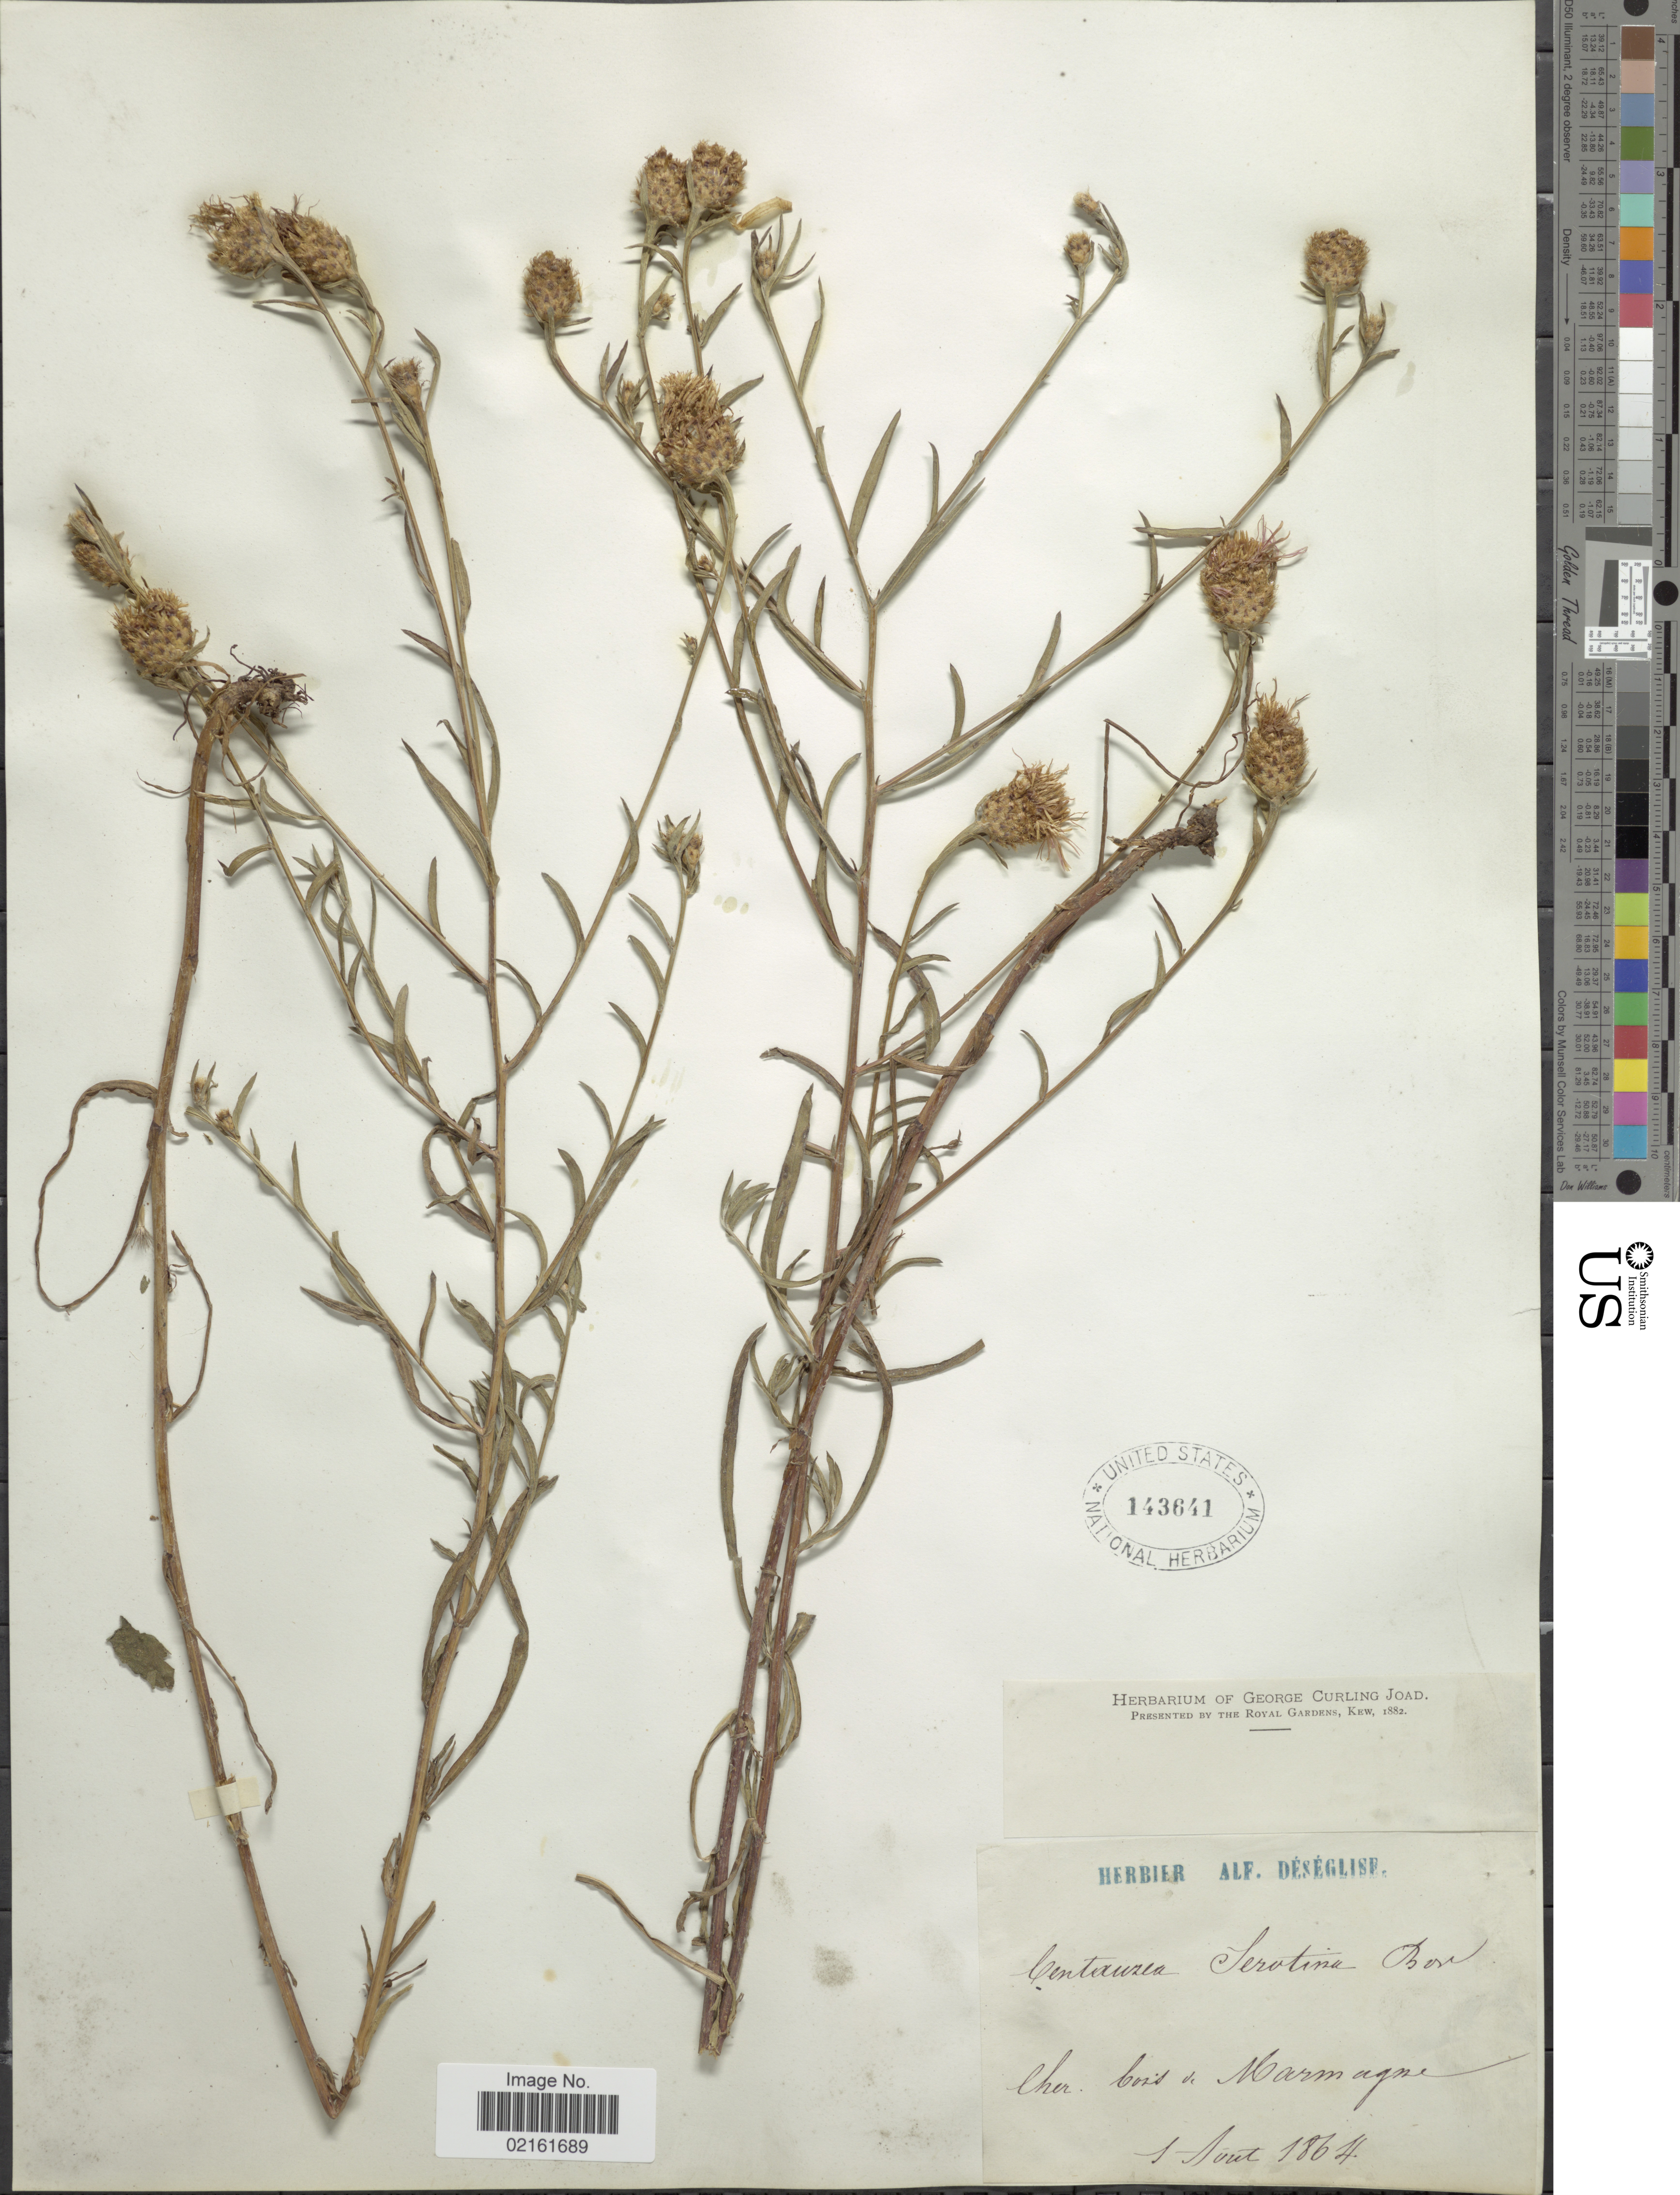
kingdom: Plantae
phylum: Tracheophyta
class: Magnoliopsida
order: Asterales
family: Asteraceae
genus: Centaurea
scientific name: Centaurea decipiens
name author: Thuill.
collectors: A. Deseglise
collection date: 1864-08-01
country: France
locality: Cher. bois d. Marmagne [interpreted]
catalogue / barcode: US 143641